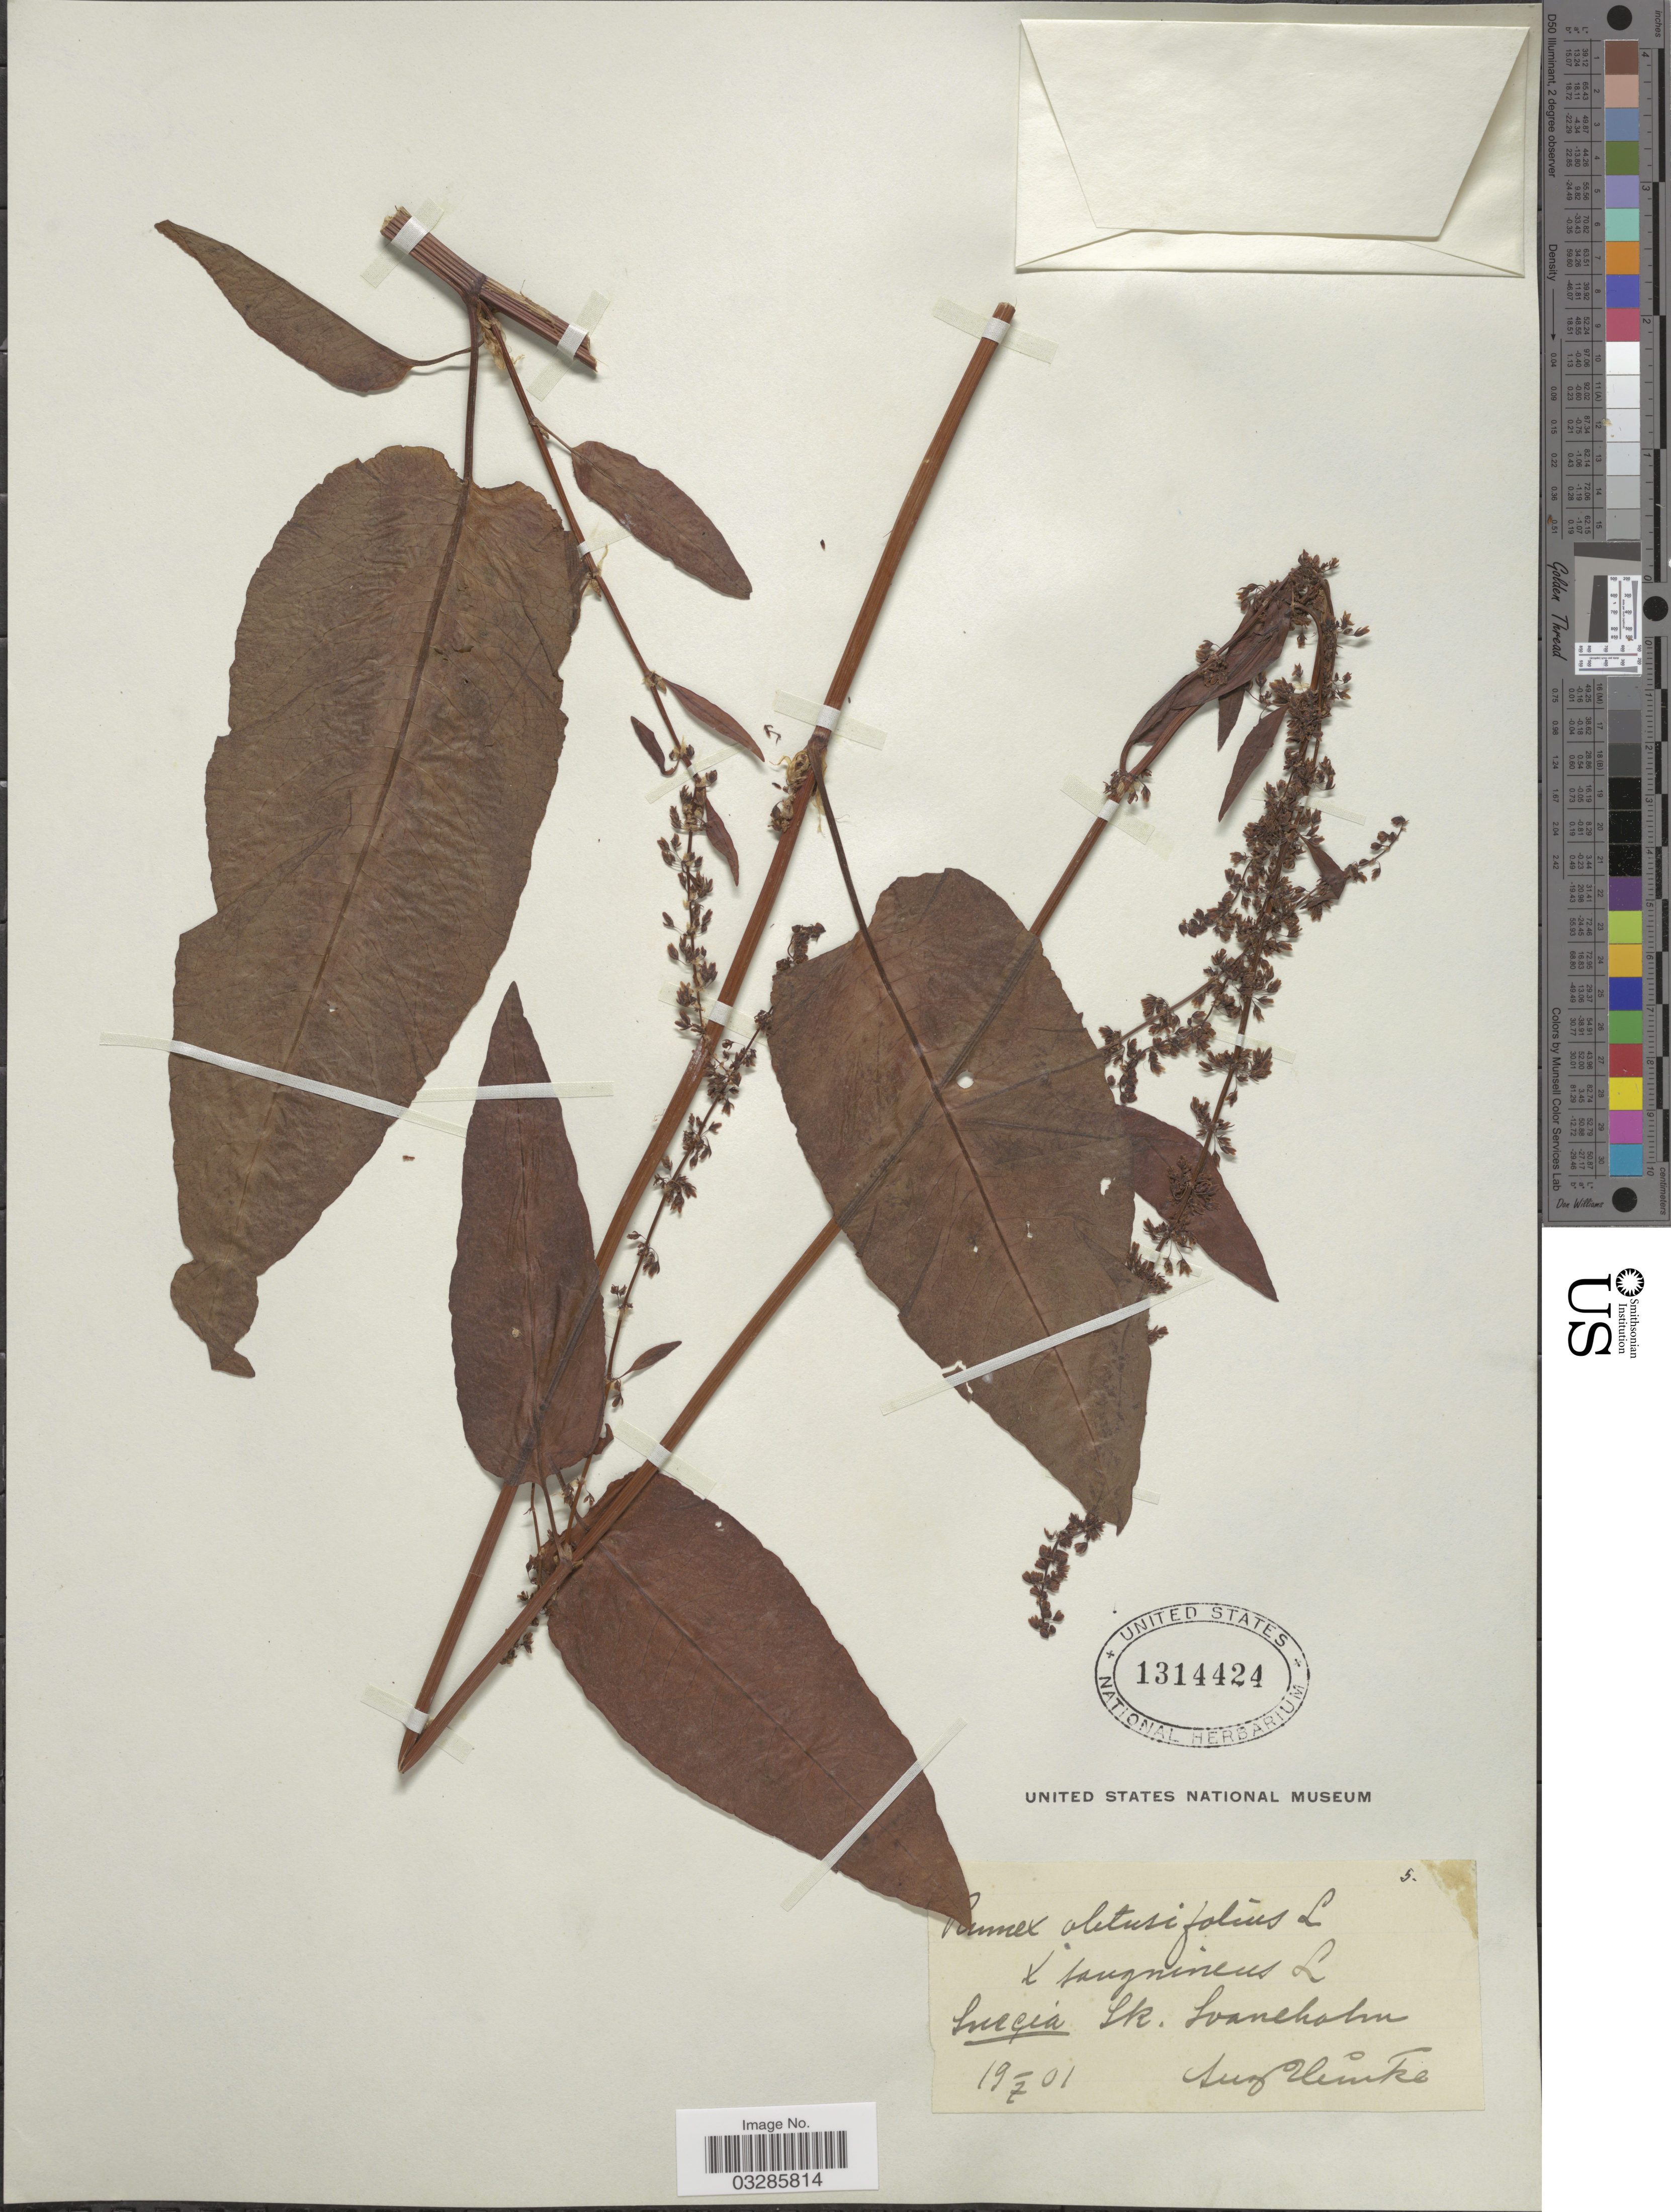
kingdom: Plantae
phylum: Tracheophyta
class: Magnoliopsida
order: Caryophyllales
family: Polygonaceae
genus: Rumex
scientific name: Rumex obtusifolius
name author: L.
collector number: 5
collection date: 1901-07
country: Sweden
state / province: Skåne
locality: Suecia Sk. Svaneholm.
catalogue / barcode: US 1314424